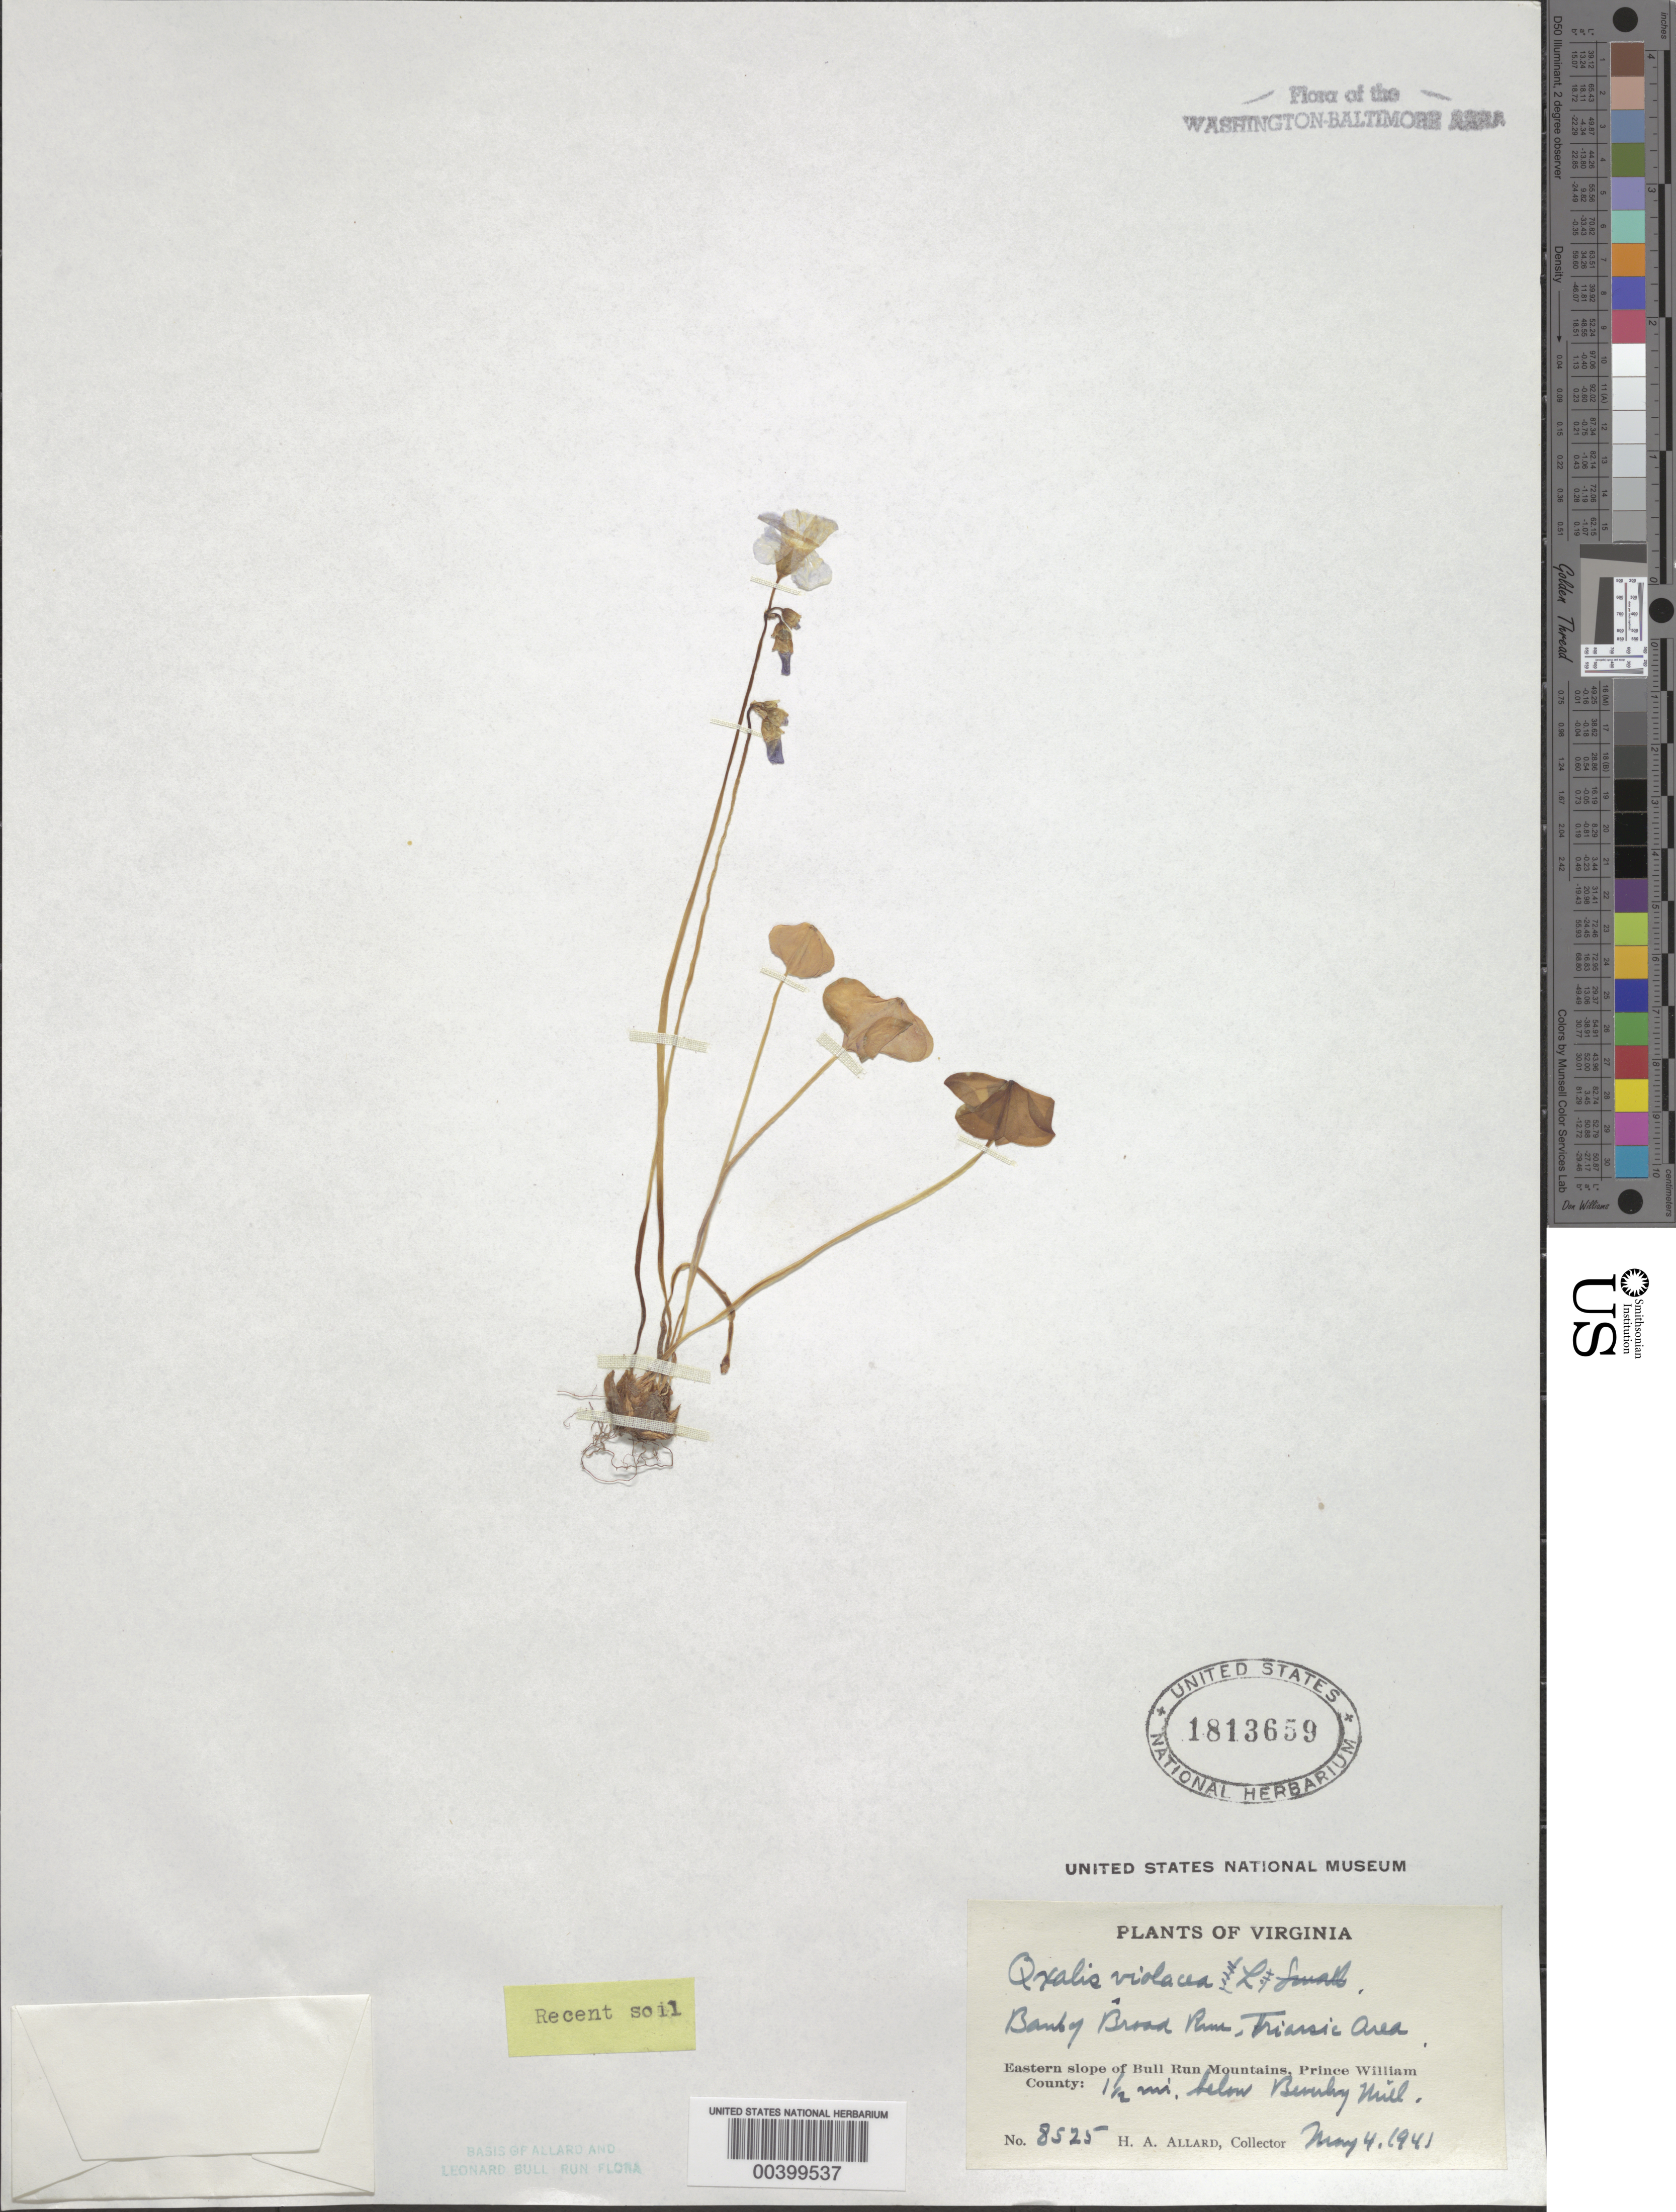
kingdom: Plantae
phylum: Tracheophyta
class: Magnoliopsida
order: Oxalidales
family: Oxalidaceae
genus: Oxalis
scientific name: Oxalis violacea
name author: L.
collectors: H. A. Allard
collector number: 8525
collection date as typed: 04 May 1941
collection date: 1941-05-04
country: United States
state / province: Virginia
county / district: Prince William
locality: Broad Run below Beverley Mill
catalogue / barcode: US 1813659